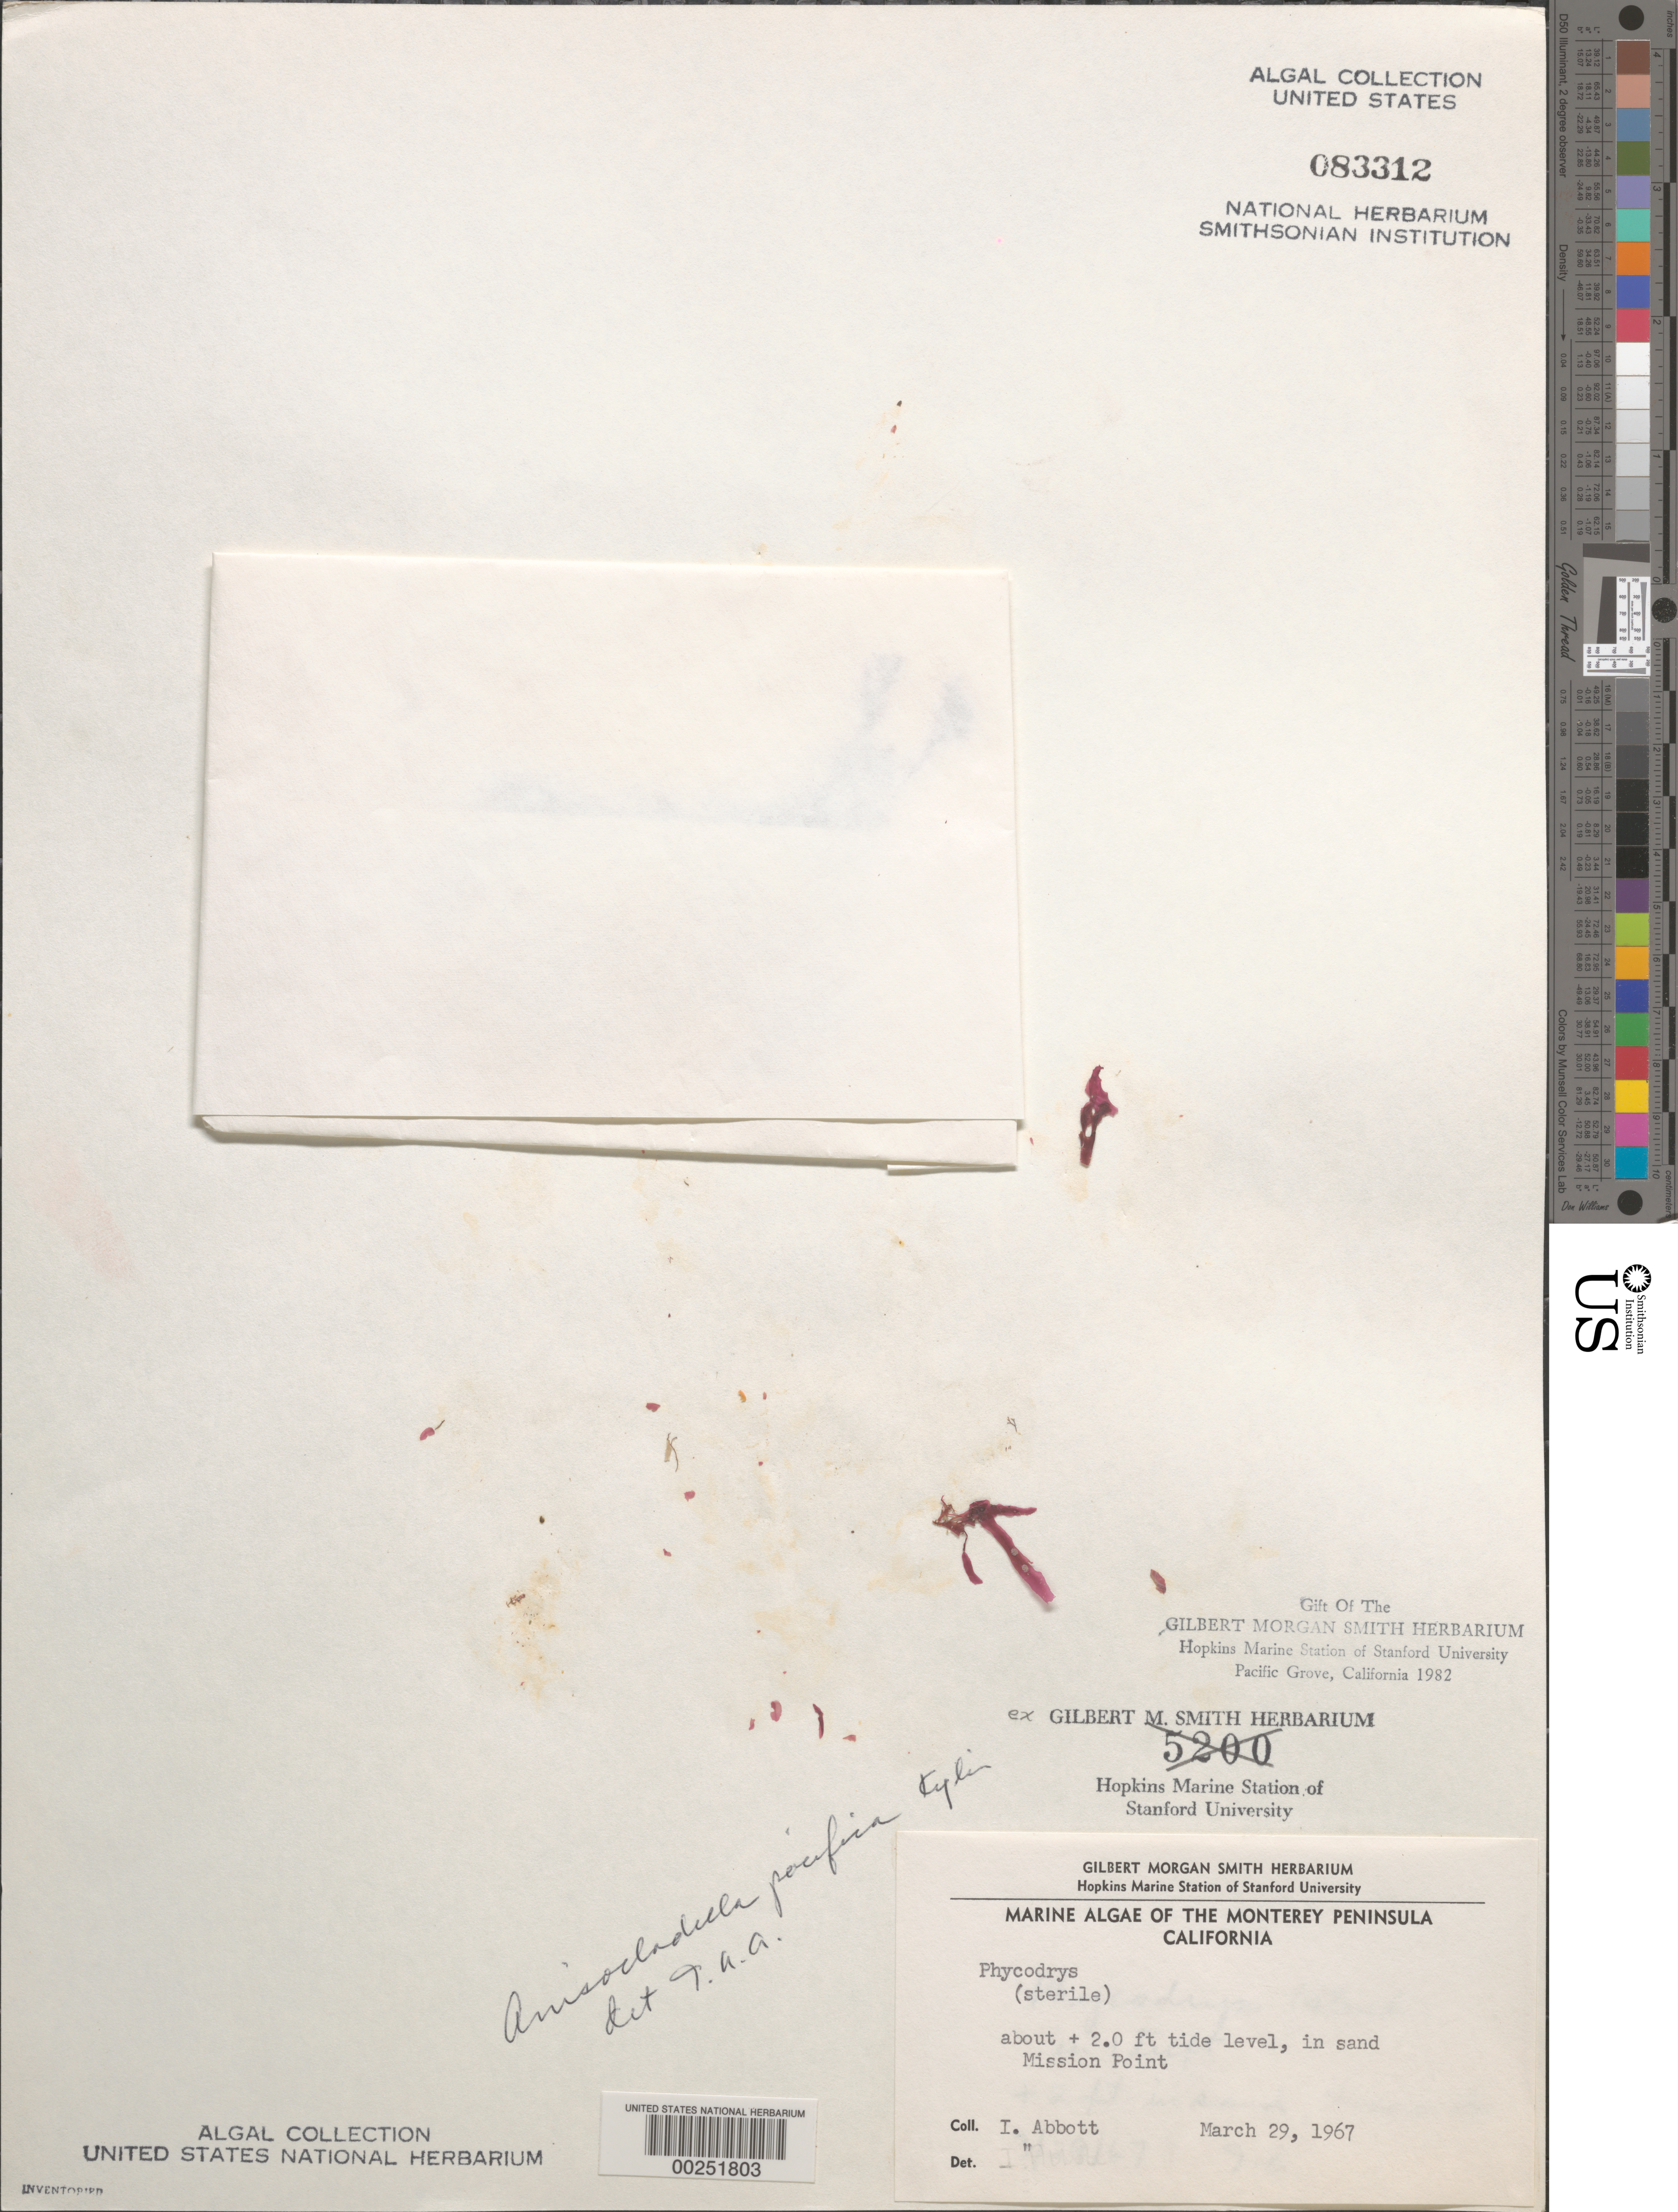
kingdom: Plantae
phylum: Rhodophyta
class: Florideophyceae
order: Ceramiales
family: Delesseriaceae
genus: Anisocladella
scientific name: Anisocladella pacifica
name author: Kylin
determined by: Abbott, Isabella A.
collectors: I. A. Abbott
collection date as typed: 29 Mar 1967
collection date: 1967-03-29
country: United States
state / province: California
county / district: Monterey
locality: Mission Point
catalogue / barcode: US 83312